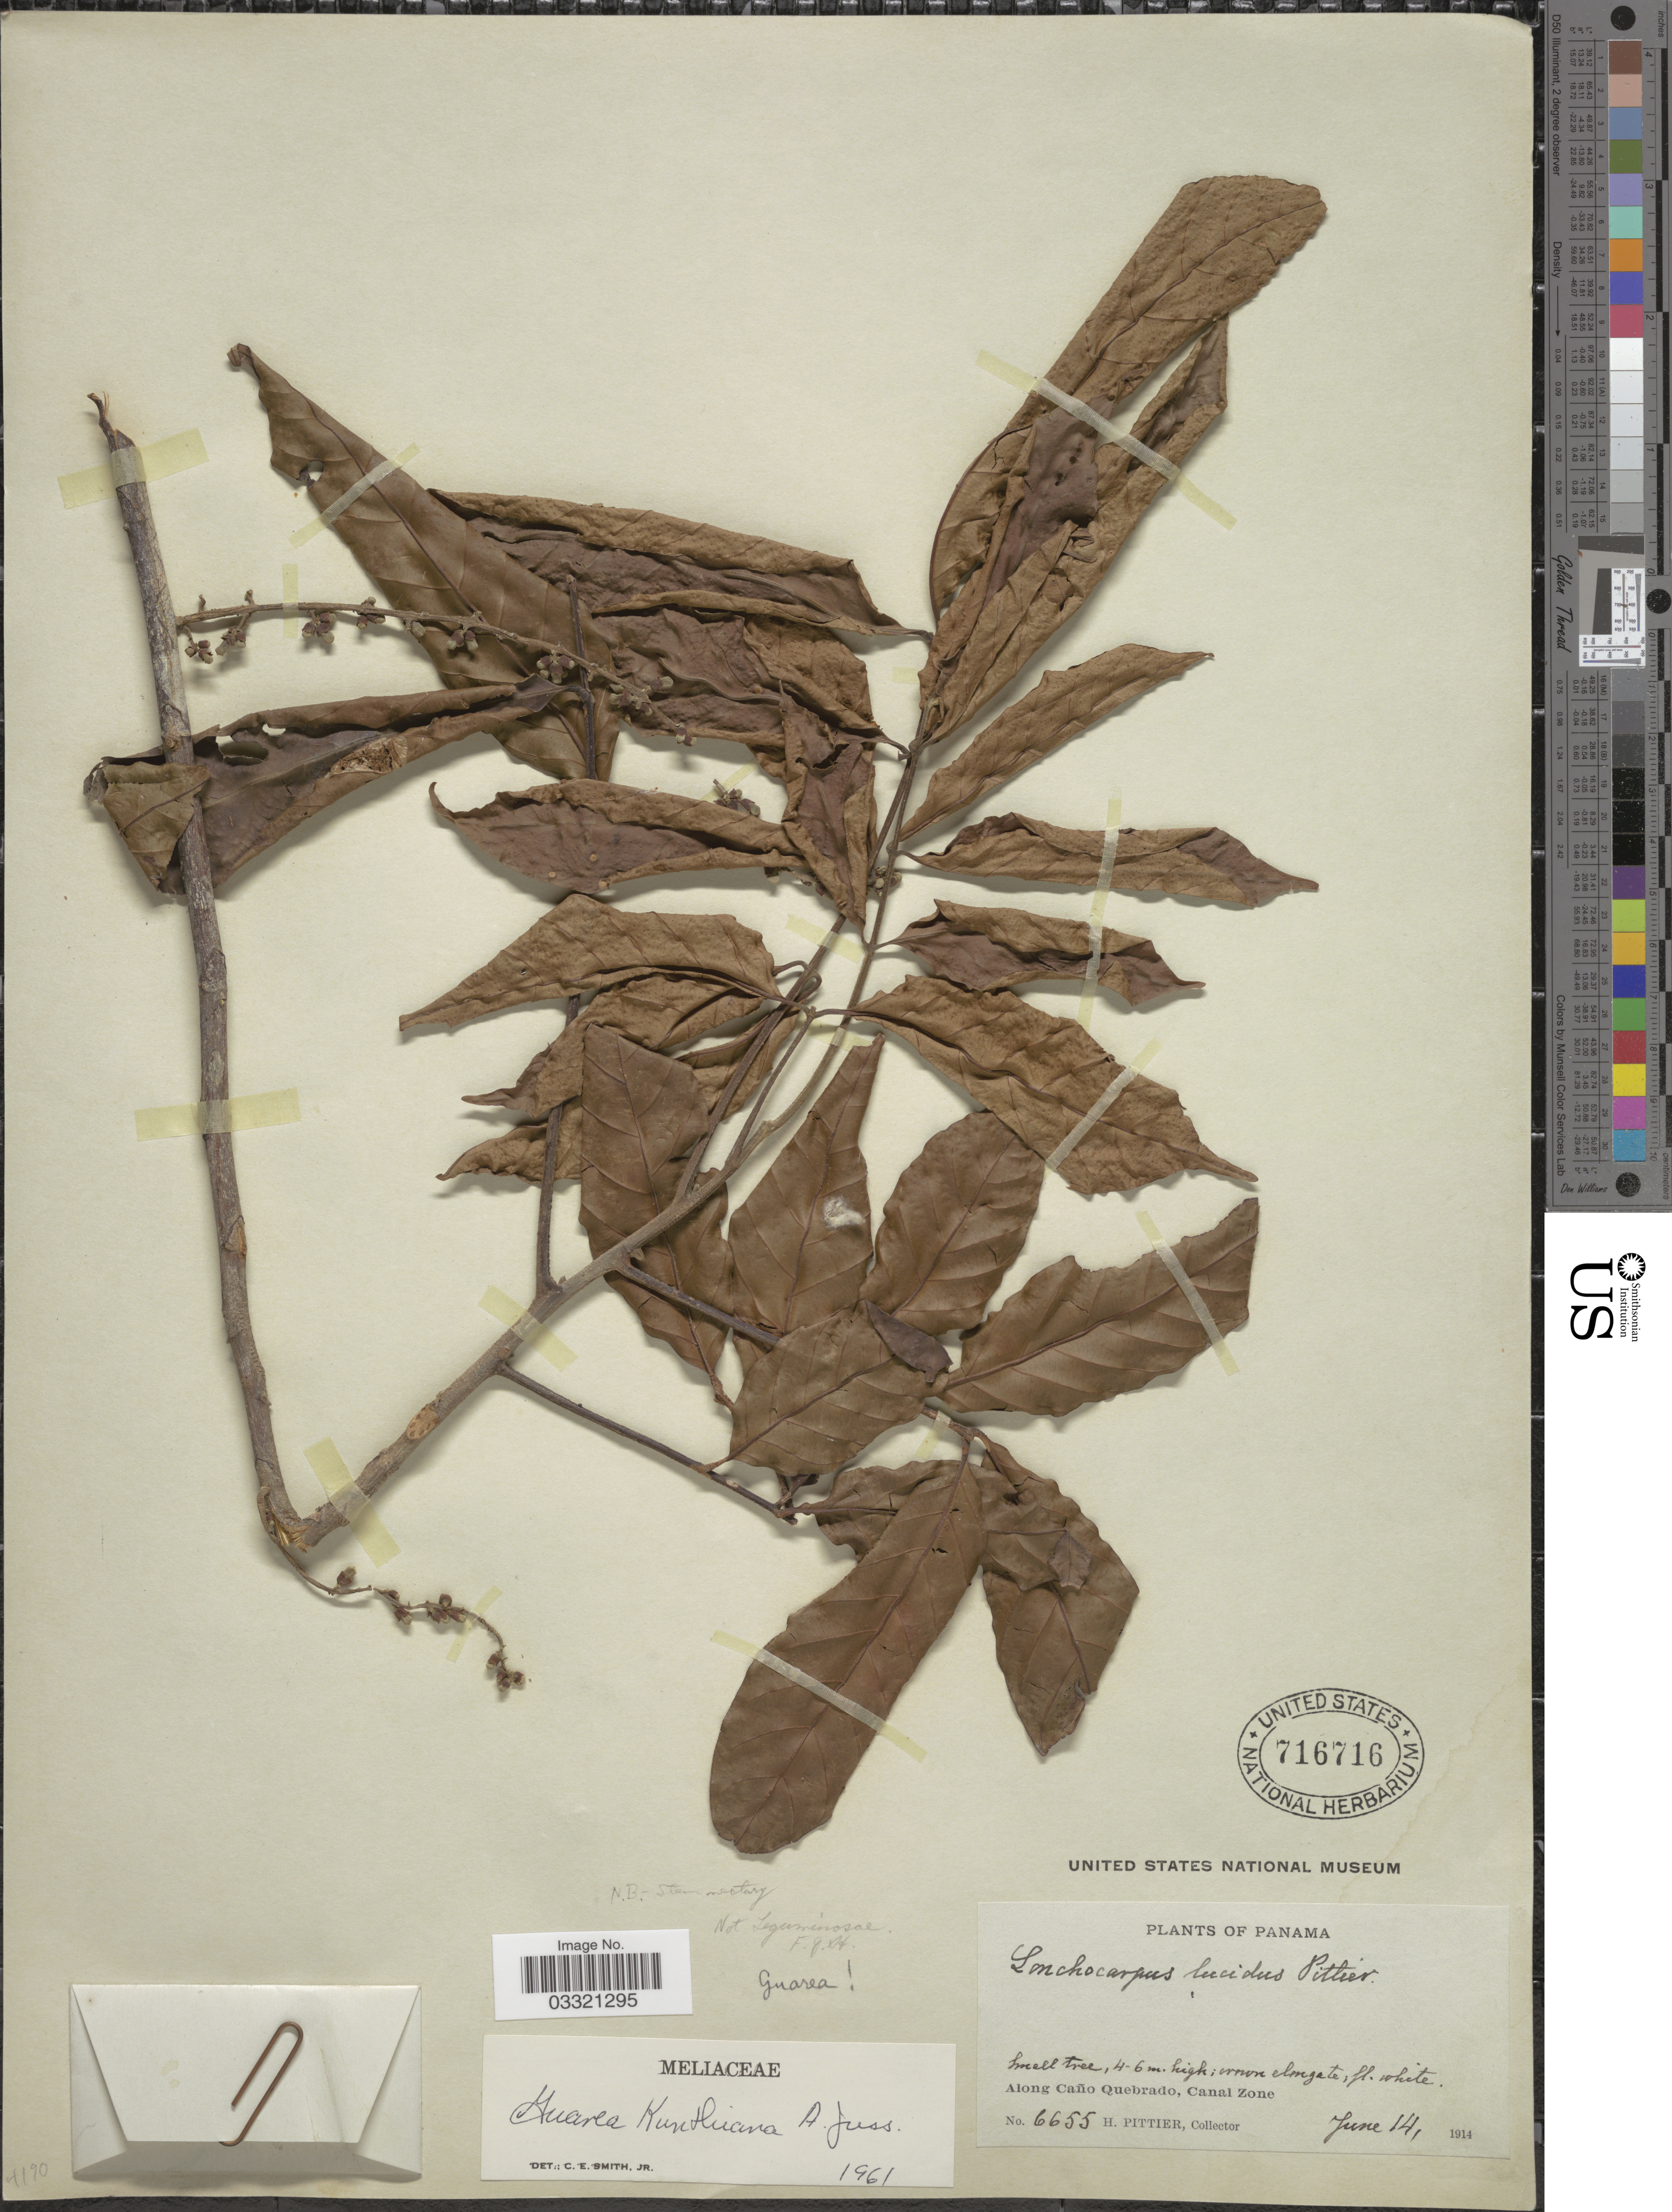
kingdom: Plantae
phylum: Tracheophyta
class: Magnoliopsida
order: Sapindales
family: Meliaceae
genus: Guarea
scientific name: Guarea kunthiana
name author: A. Juss.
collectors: H. F. Pittier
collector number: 6655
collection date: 1914-06-14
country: Panama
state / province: Colón / Panamá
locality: Along Caño Quebrado, Canal Zone.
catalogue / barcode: US 716716